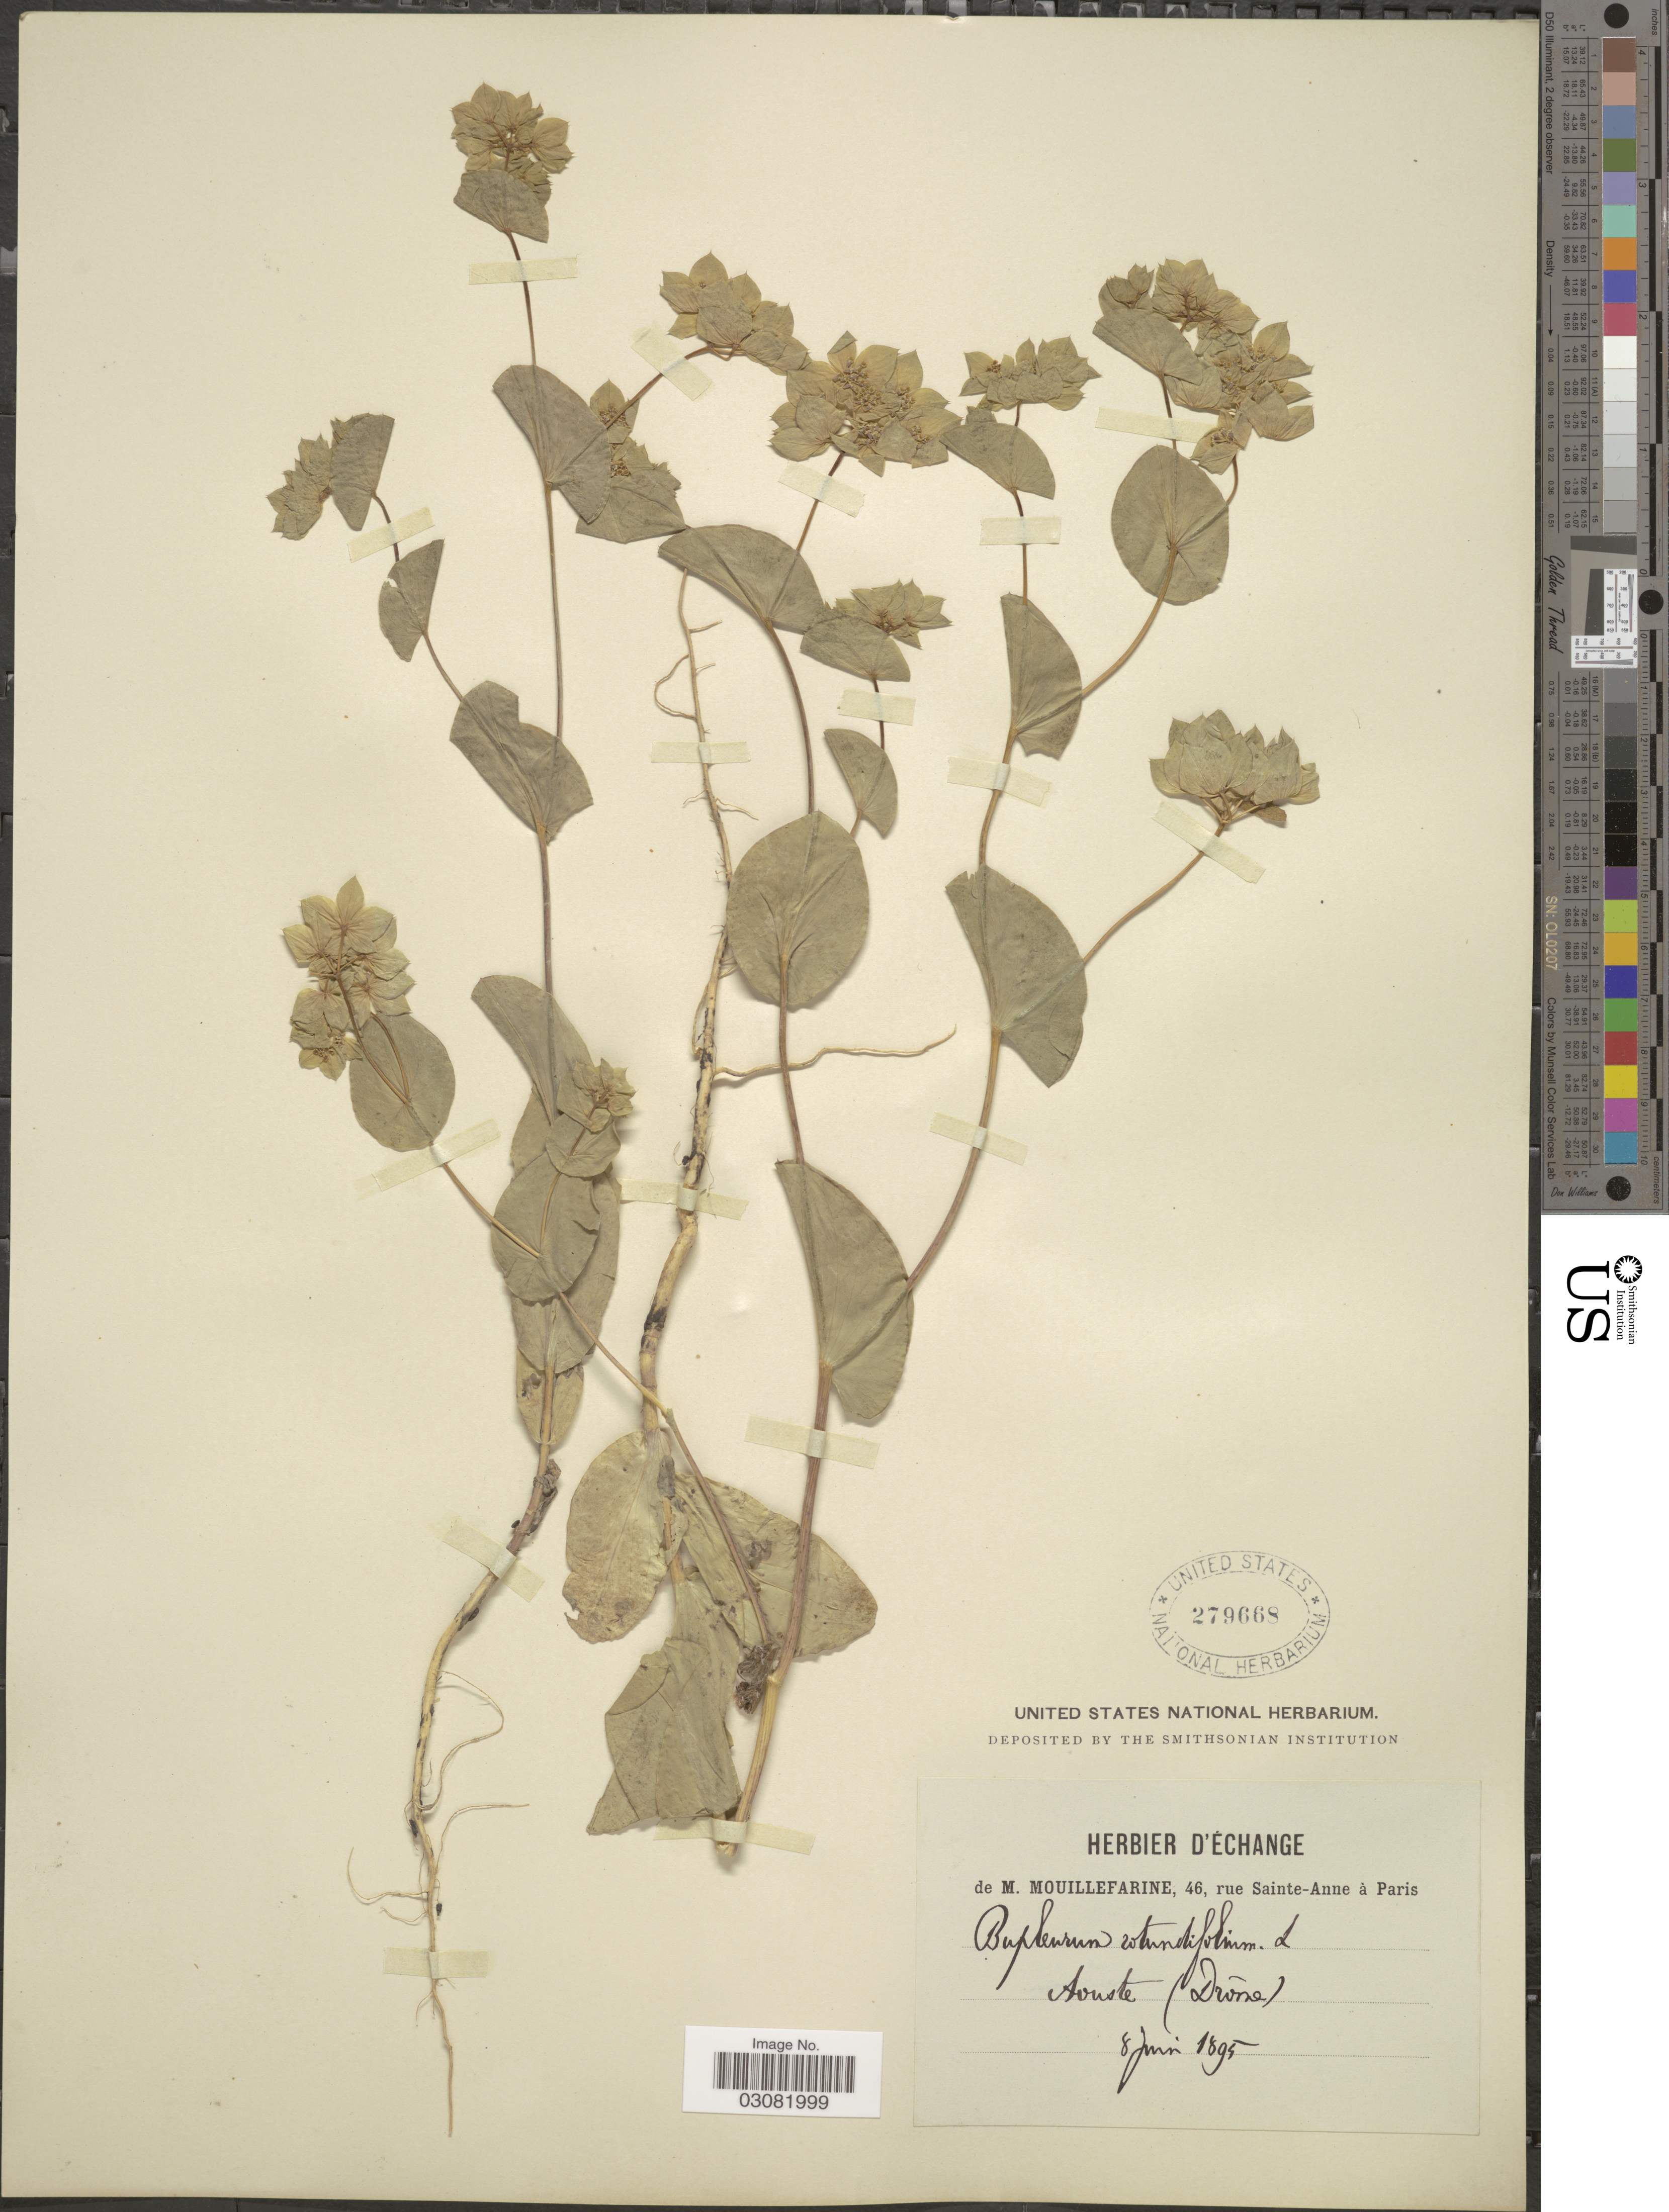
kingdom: Plantae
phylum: Tracheophyta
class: Magnoliopsida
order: Apiales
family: Apiaceae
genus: Bupleurum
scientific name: Bupleurum rotundifolium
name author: L.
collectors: M. Mouillefarine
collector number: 46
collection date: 1895-06-08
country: France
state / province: Auvergne-Rhône-Alpes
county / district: Drôme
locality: Aouste (Drôme).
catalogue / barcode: US 279668